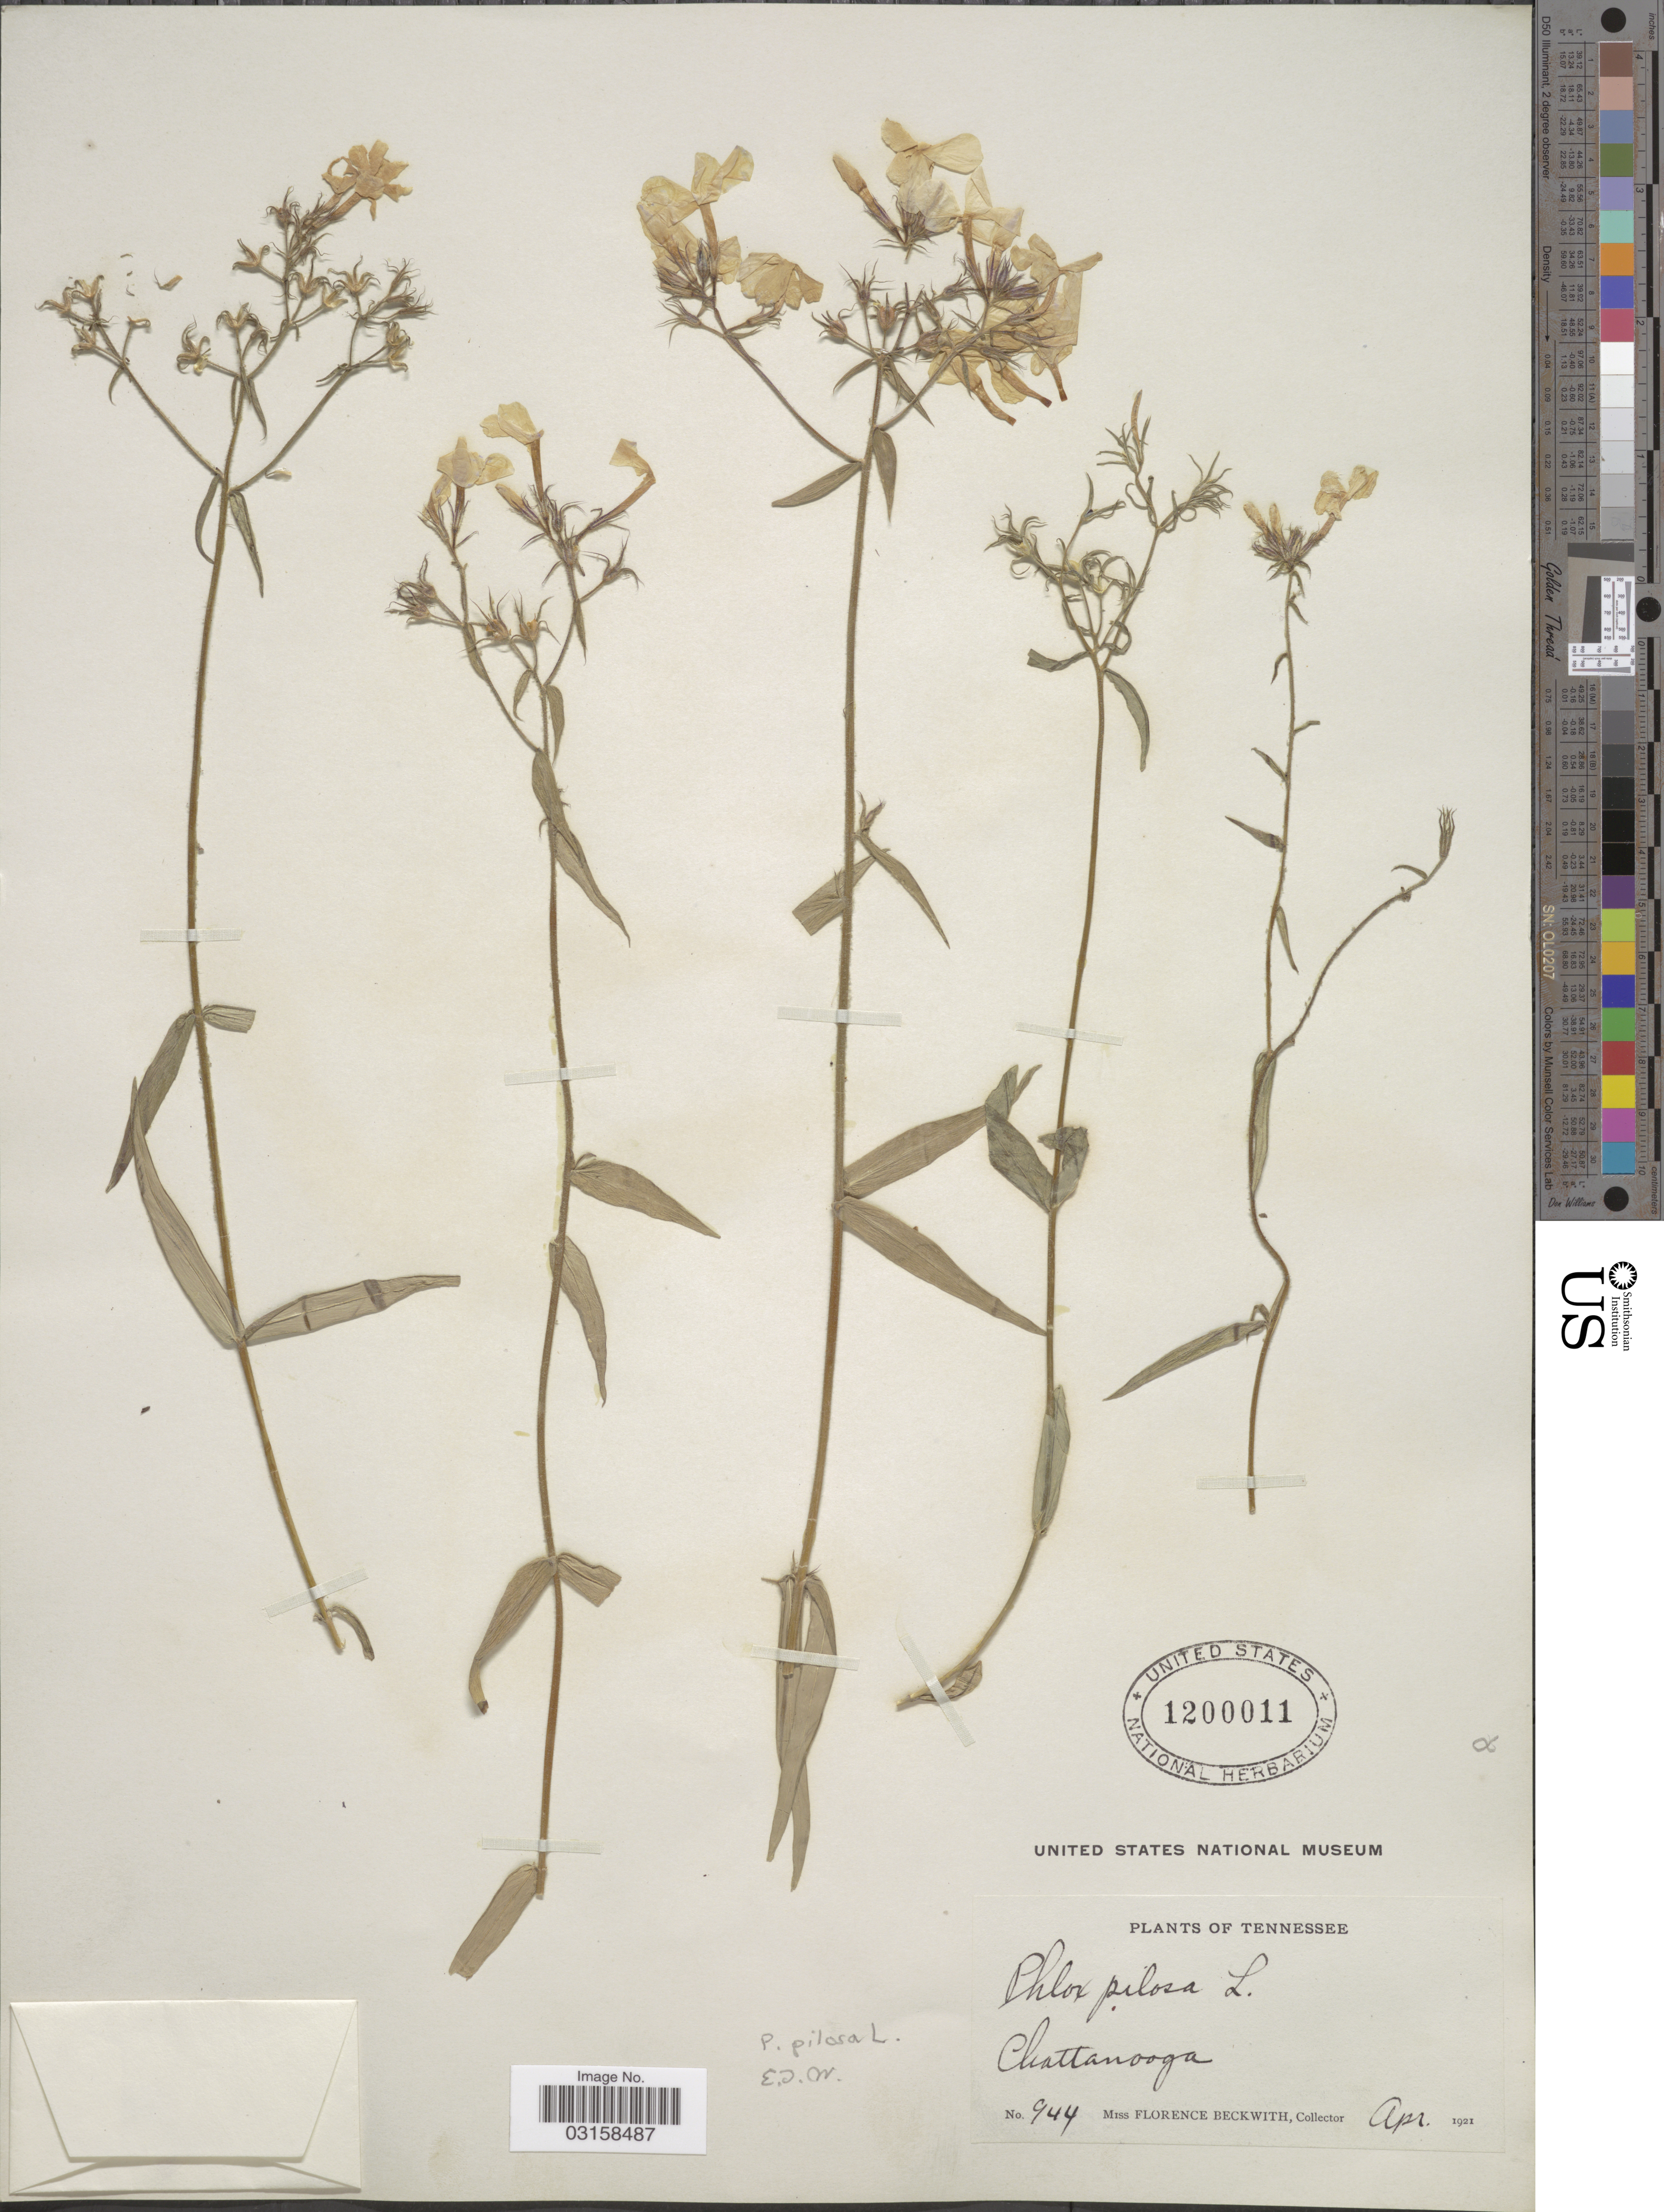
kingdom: Plantae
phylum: Tracheophyta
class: Magnoliopsida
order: Ericales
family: Polemoniaceae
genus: Phlox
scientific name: Phlox pilosa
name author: L.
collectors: F. Beckwith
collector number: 944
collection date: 1921-04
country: United States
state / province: Tennessee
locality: Chattanooga.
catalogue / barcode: US 1200011